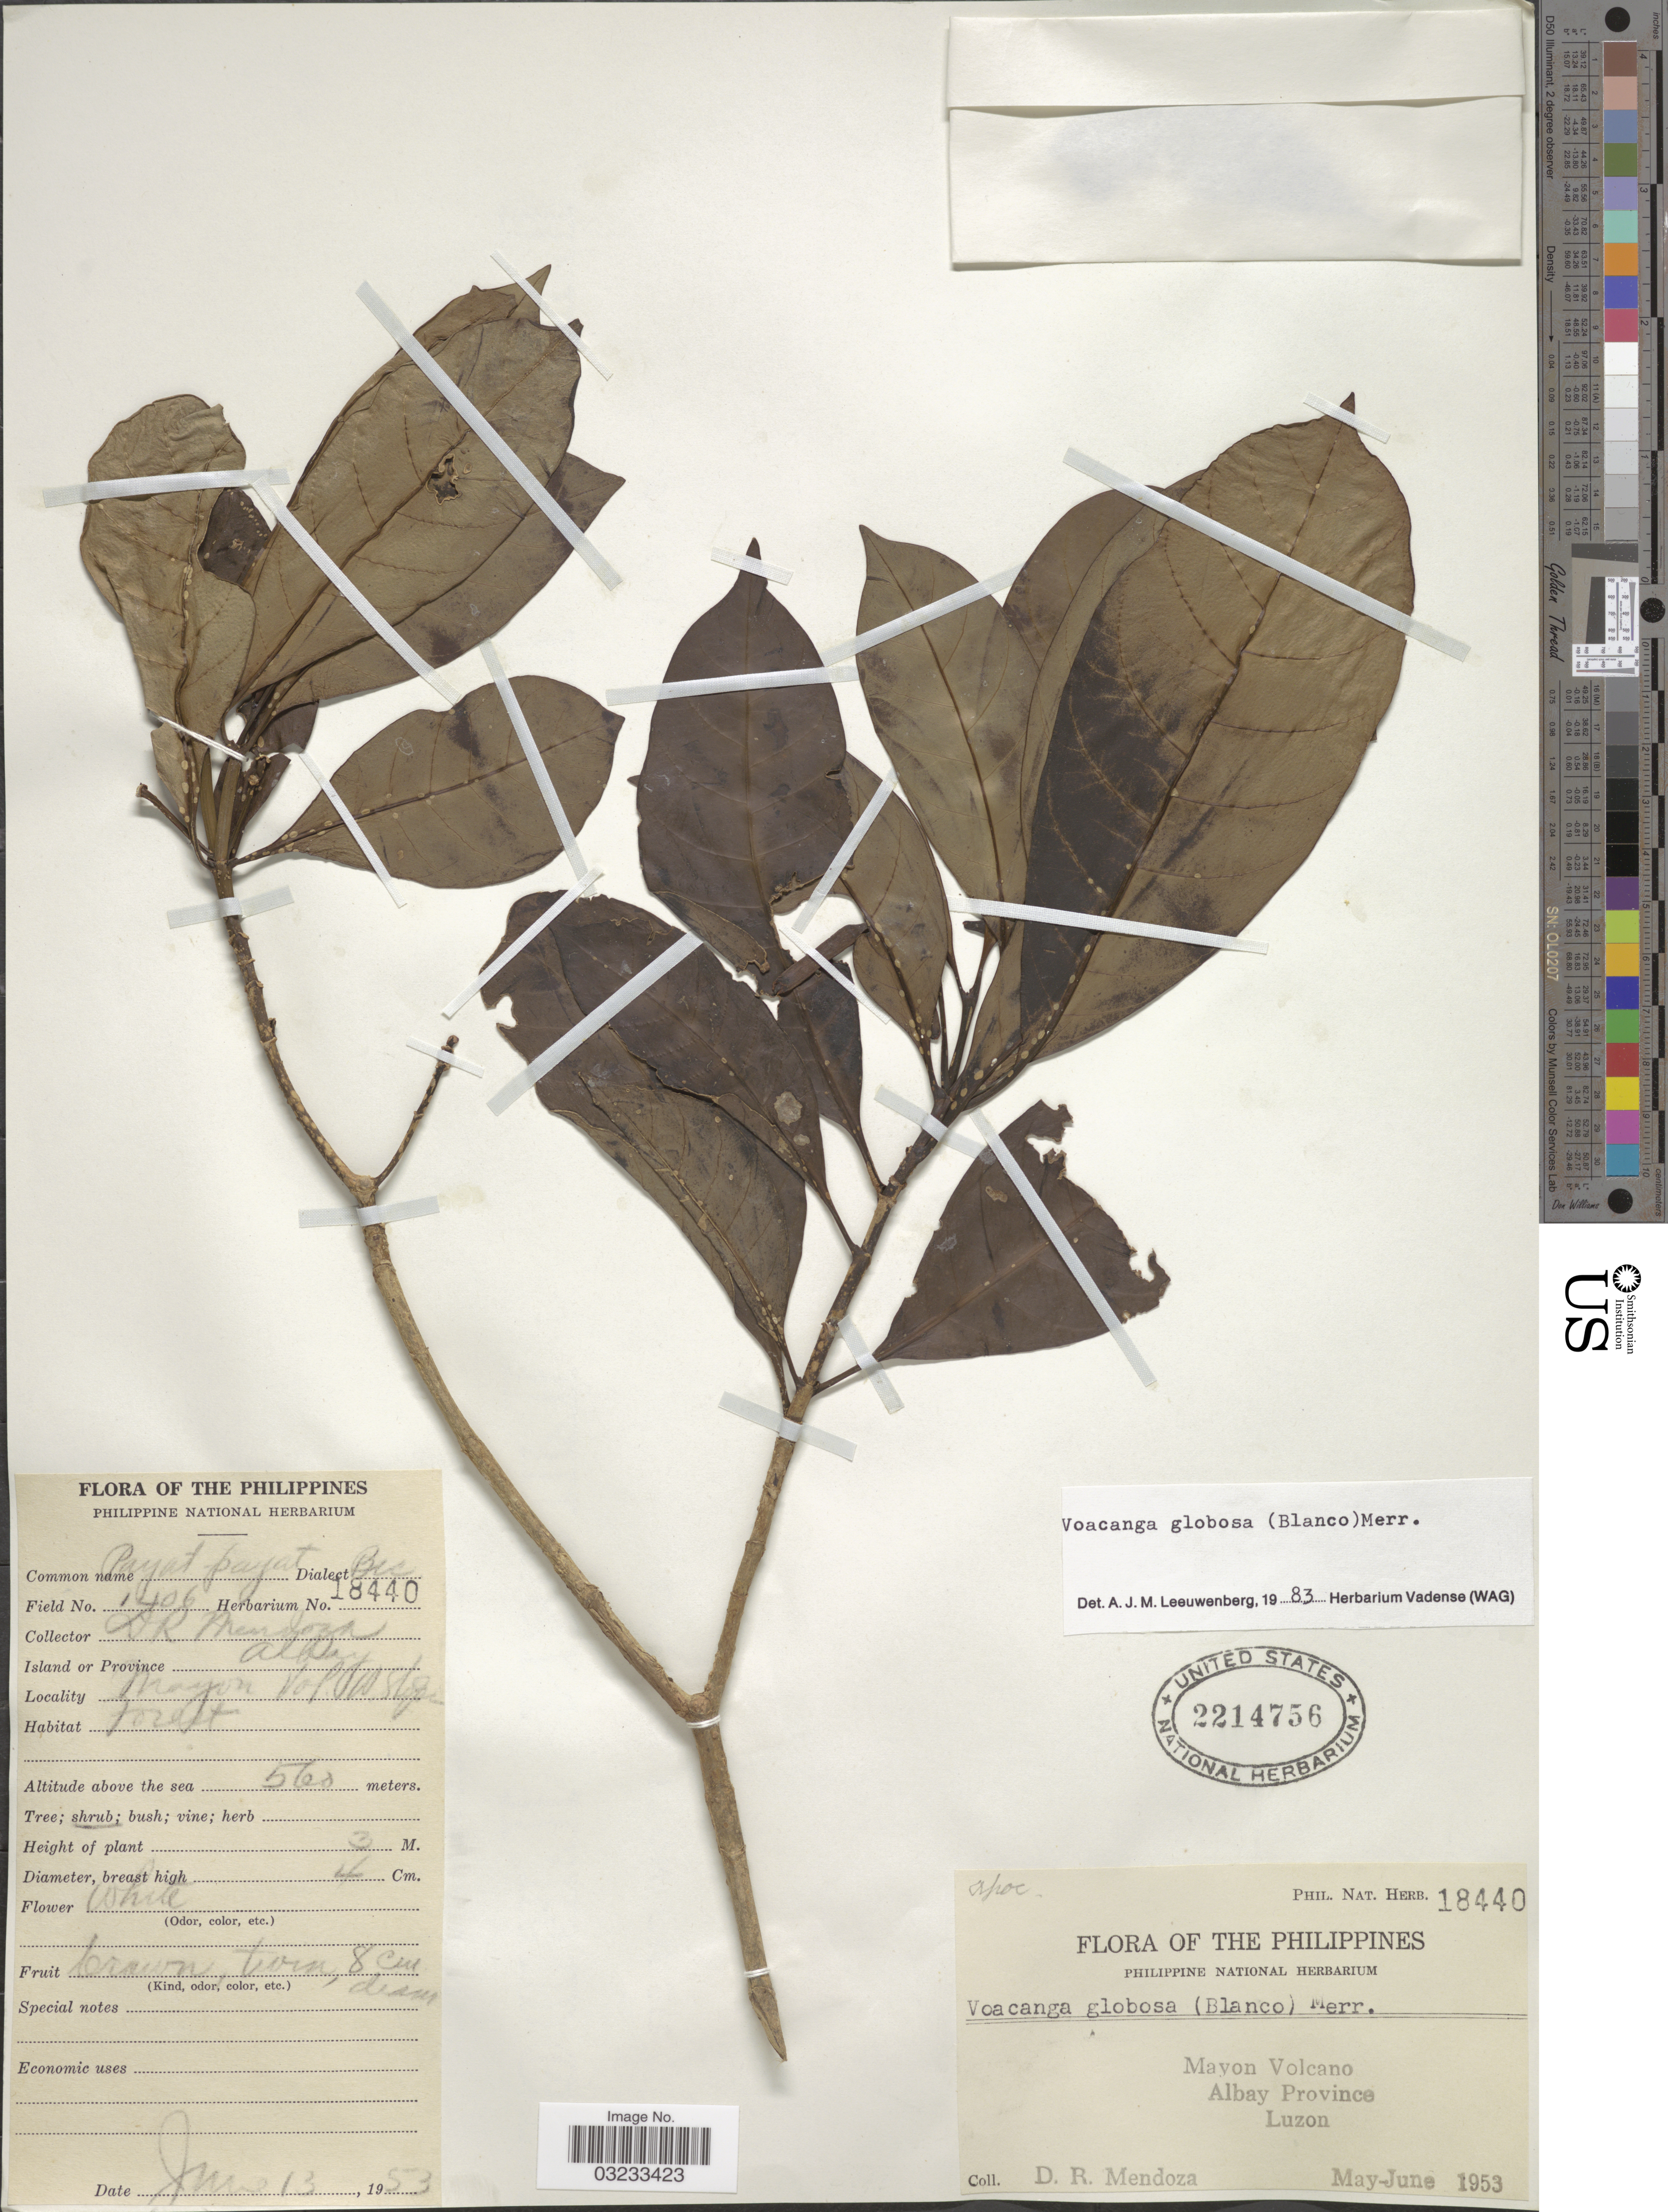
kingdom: Plantae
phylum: Tracheophyta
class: Magnoliopsida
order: Gentianales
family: Apocynaceae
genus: Voacanga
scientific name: Voacanga globosa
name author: (Blanco) Merr.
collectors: D. Mendoza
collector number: Phil. Nat. Herb. 18440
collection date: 1953-05/1953-06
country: Philippines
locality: Mayon Volcano, Albay Province, Luzon.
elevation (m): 560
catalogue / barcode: US 2214756